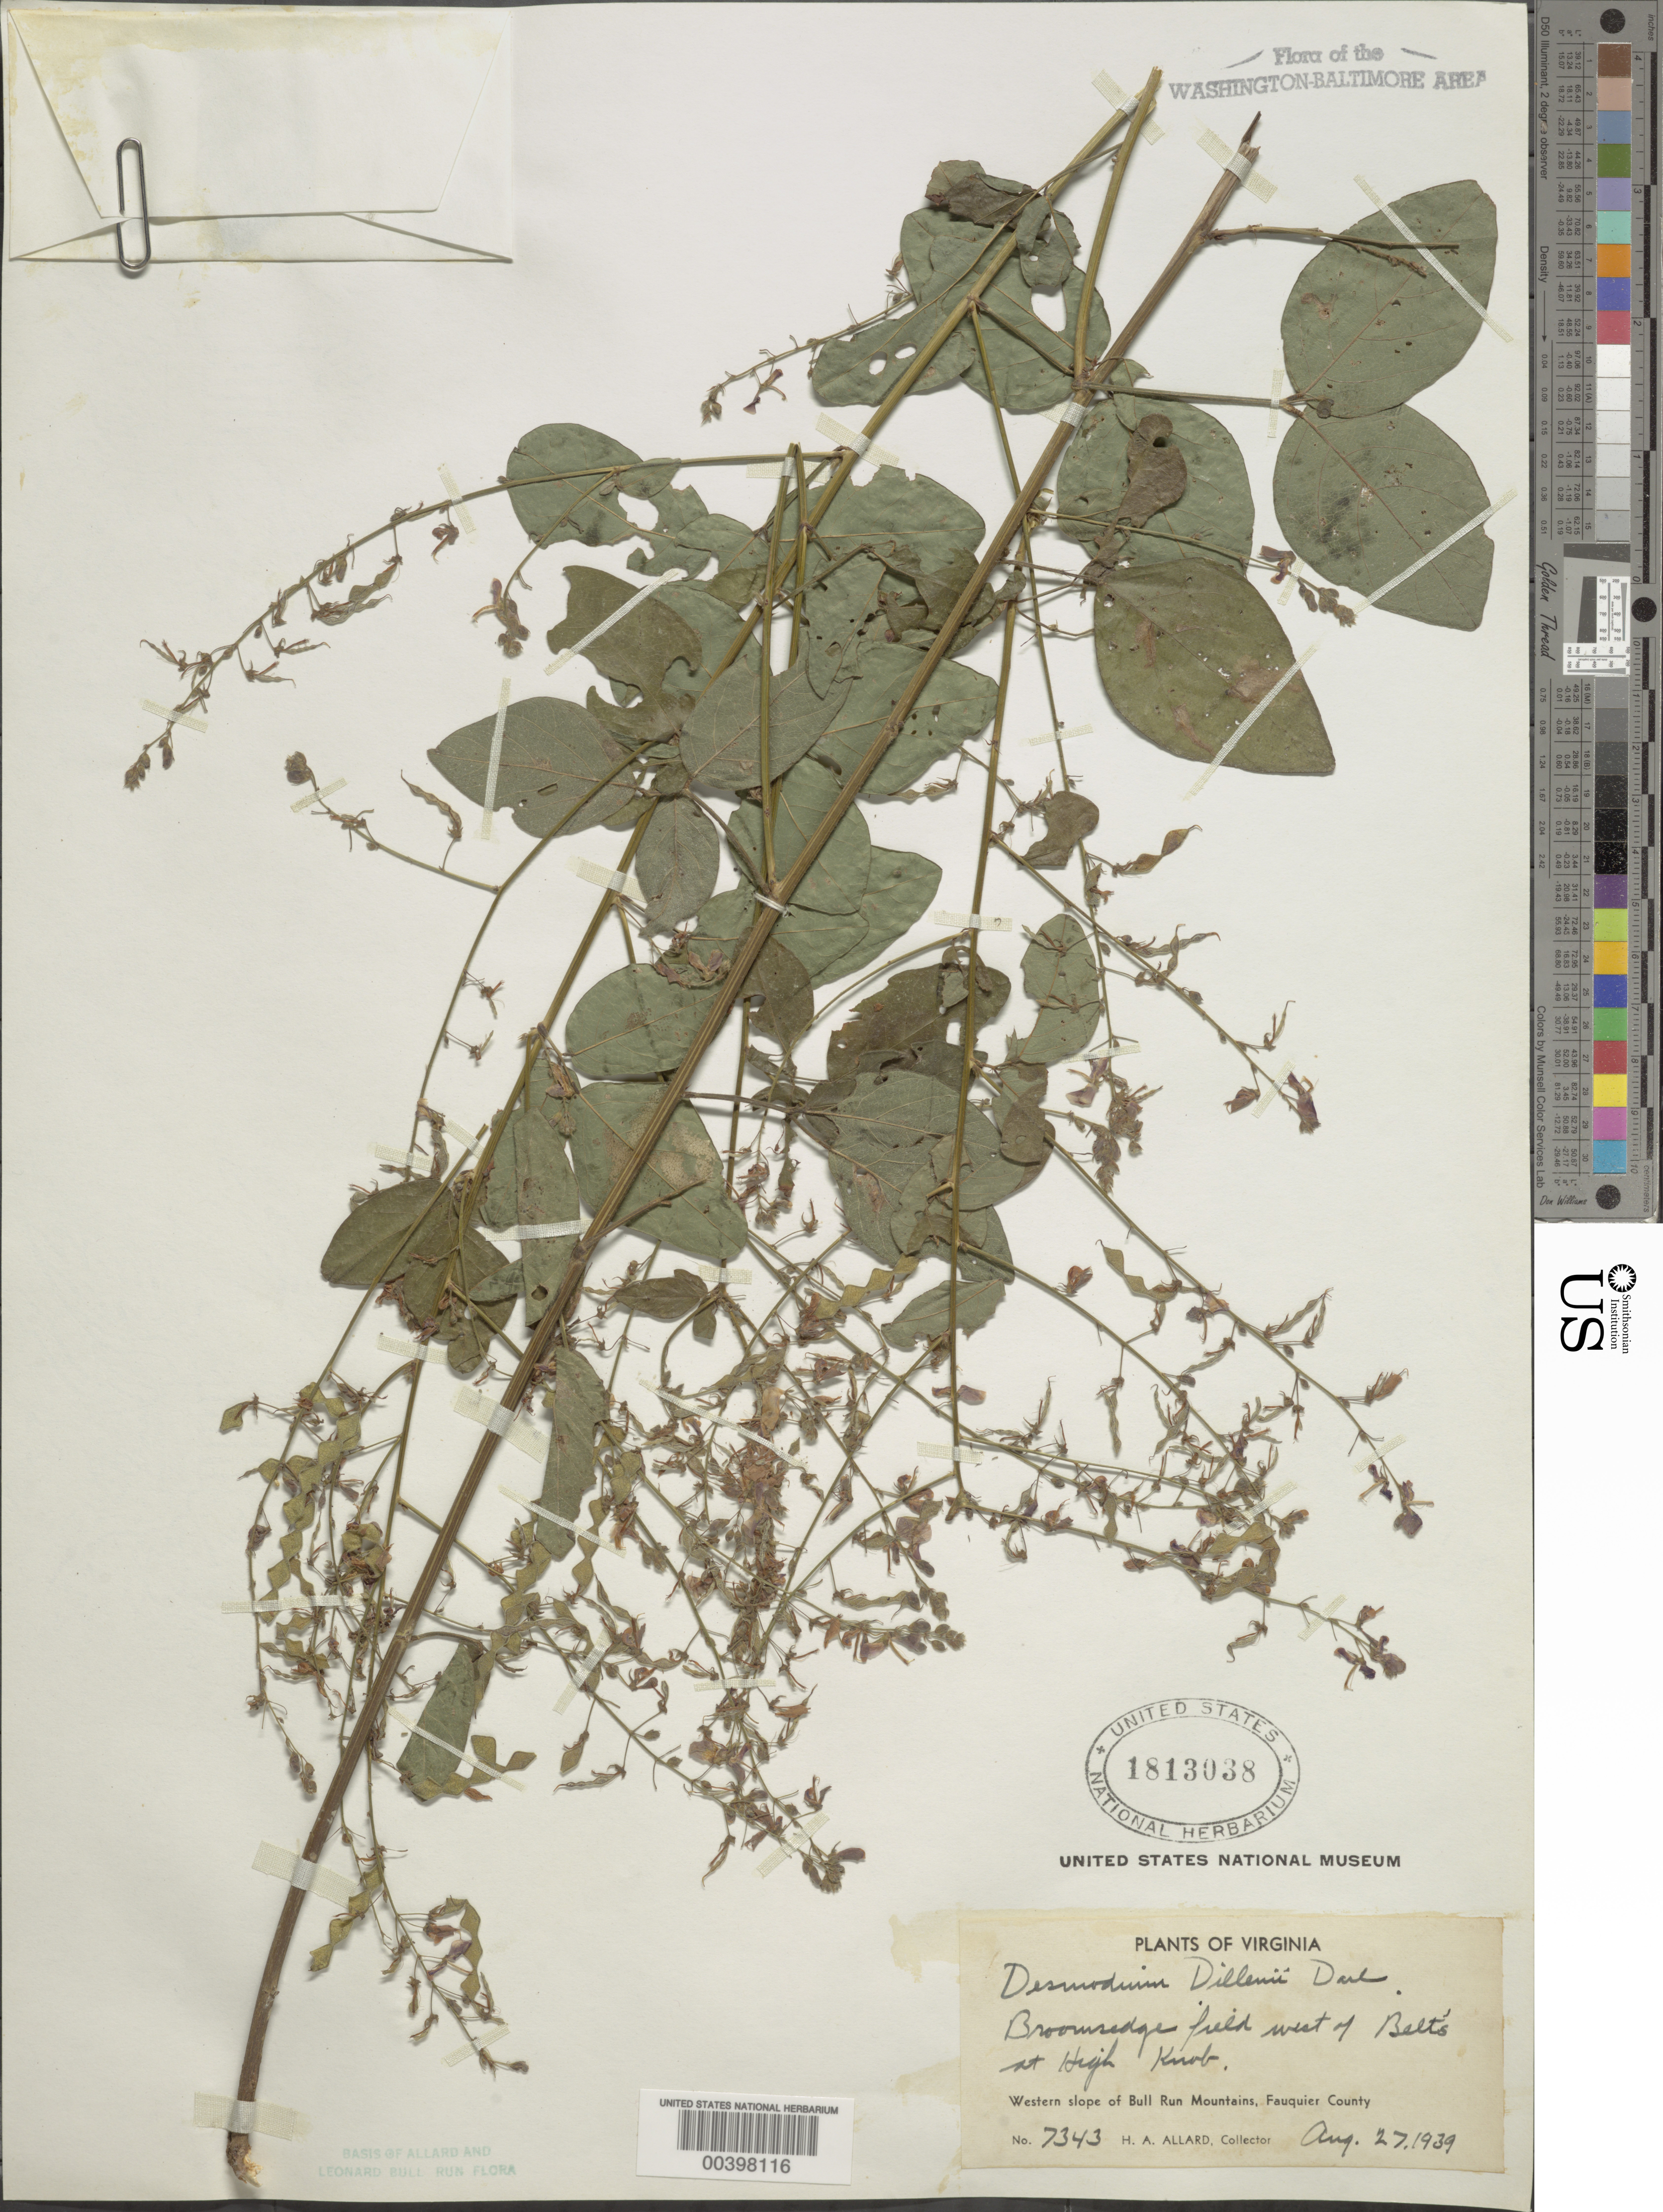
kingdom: Plantae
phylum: Tracheophyta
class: Magnoliopsida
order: Fabales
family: Fabaceae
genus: Desmodium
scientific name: Desmodium glabellum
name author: (Michx.) DC.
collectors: H. A. Allard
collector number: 7343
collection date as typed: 27 Aug 1939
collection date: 1939-08-27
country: United States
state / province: Virginia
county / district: Fauquier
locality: West of Belts, High Knob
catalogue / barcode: US 1813038